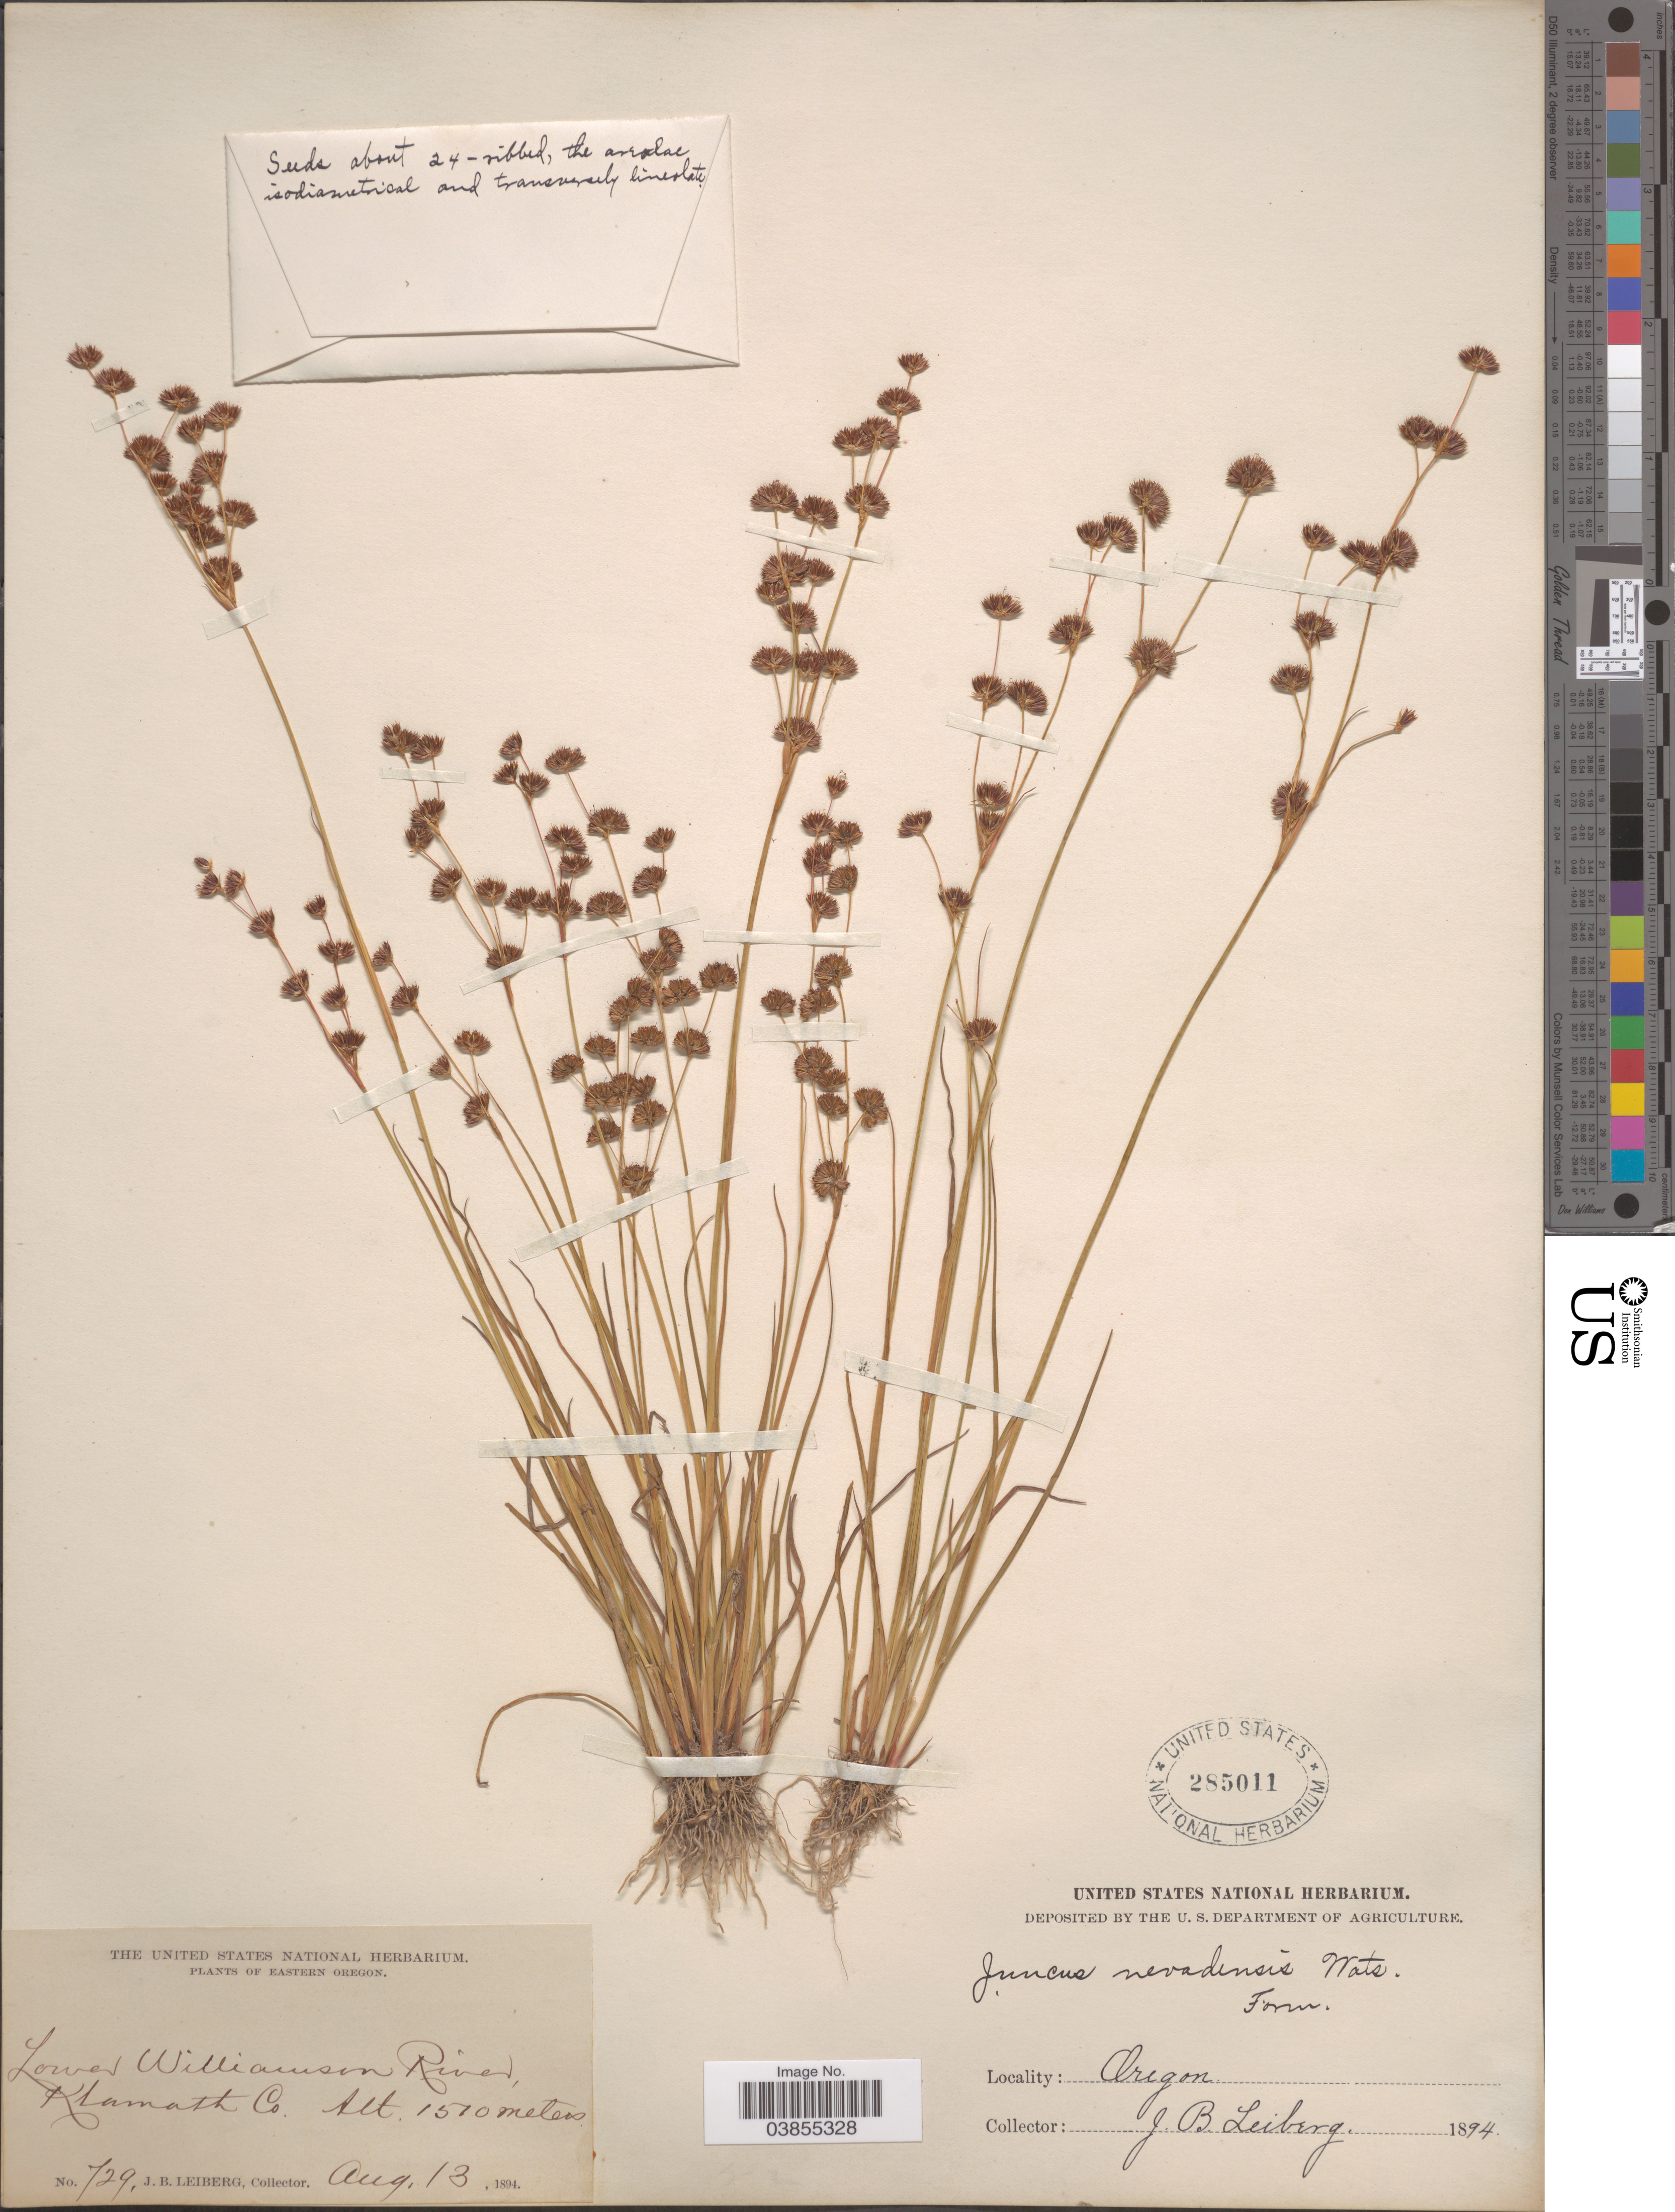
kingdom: Plantae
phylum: Tracheophyta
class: Liliopsida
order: Poales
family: Juncaceae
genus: Juncus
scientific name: Juncus nevadensis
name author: S. Watson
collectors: J. B. Leiberg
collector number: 729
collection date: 1894-08-13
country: United States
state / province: Oregon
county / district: Klamath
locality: Eastern Oregon. Lower Williamson River. Klamath Co.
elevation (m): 1510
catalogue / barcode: US 285011